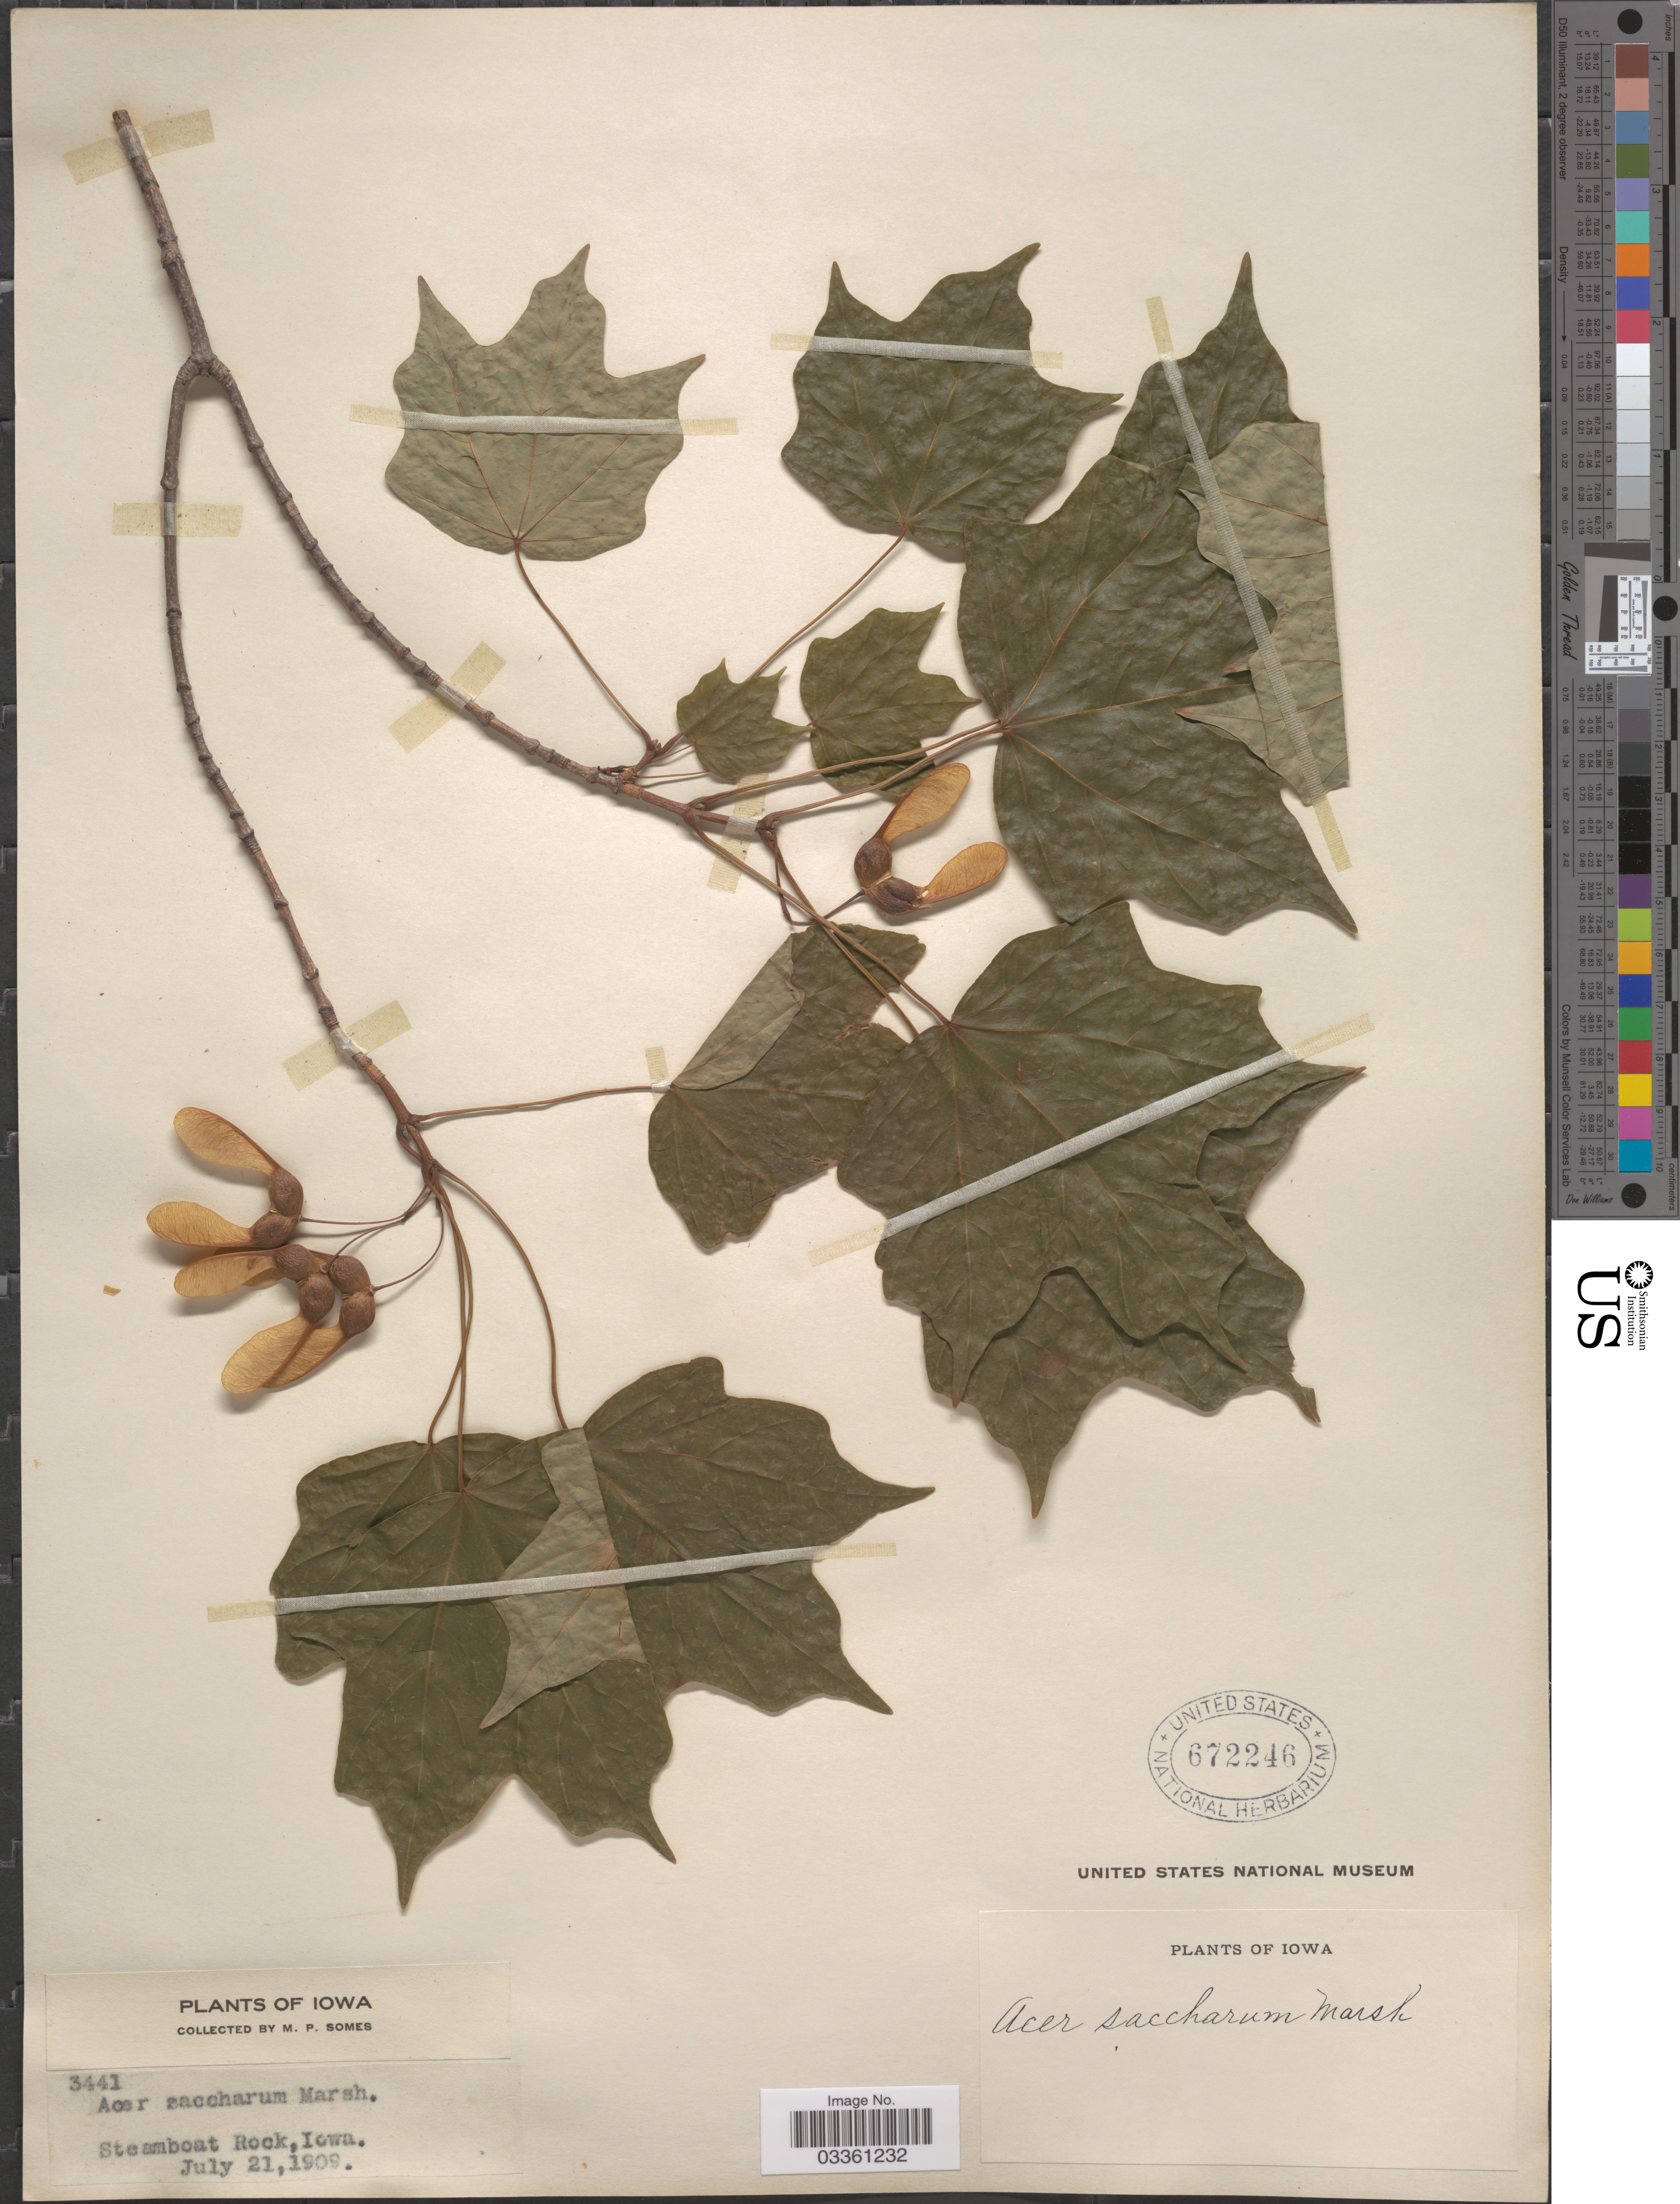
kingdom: Plantae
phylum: Tracheophyta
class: Magnoliopsida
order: Sapindales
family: Sapindaceae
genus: Acer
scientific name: Acer saccharum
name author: Marshall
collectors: M. Somes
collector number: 3441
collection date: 1909-07-21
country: United States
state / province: Iowa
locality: Steamboat Rock.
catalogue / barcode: US 672246